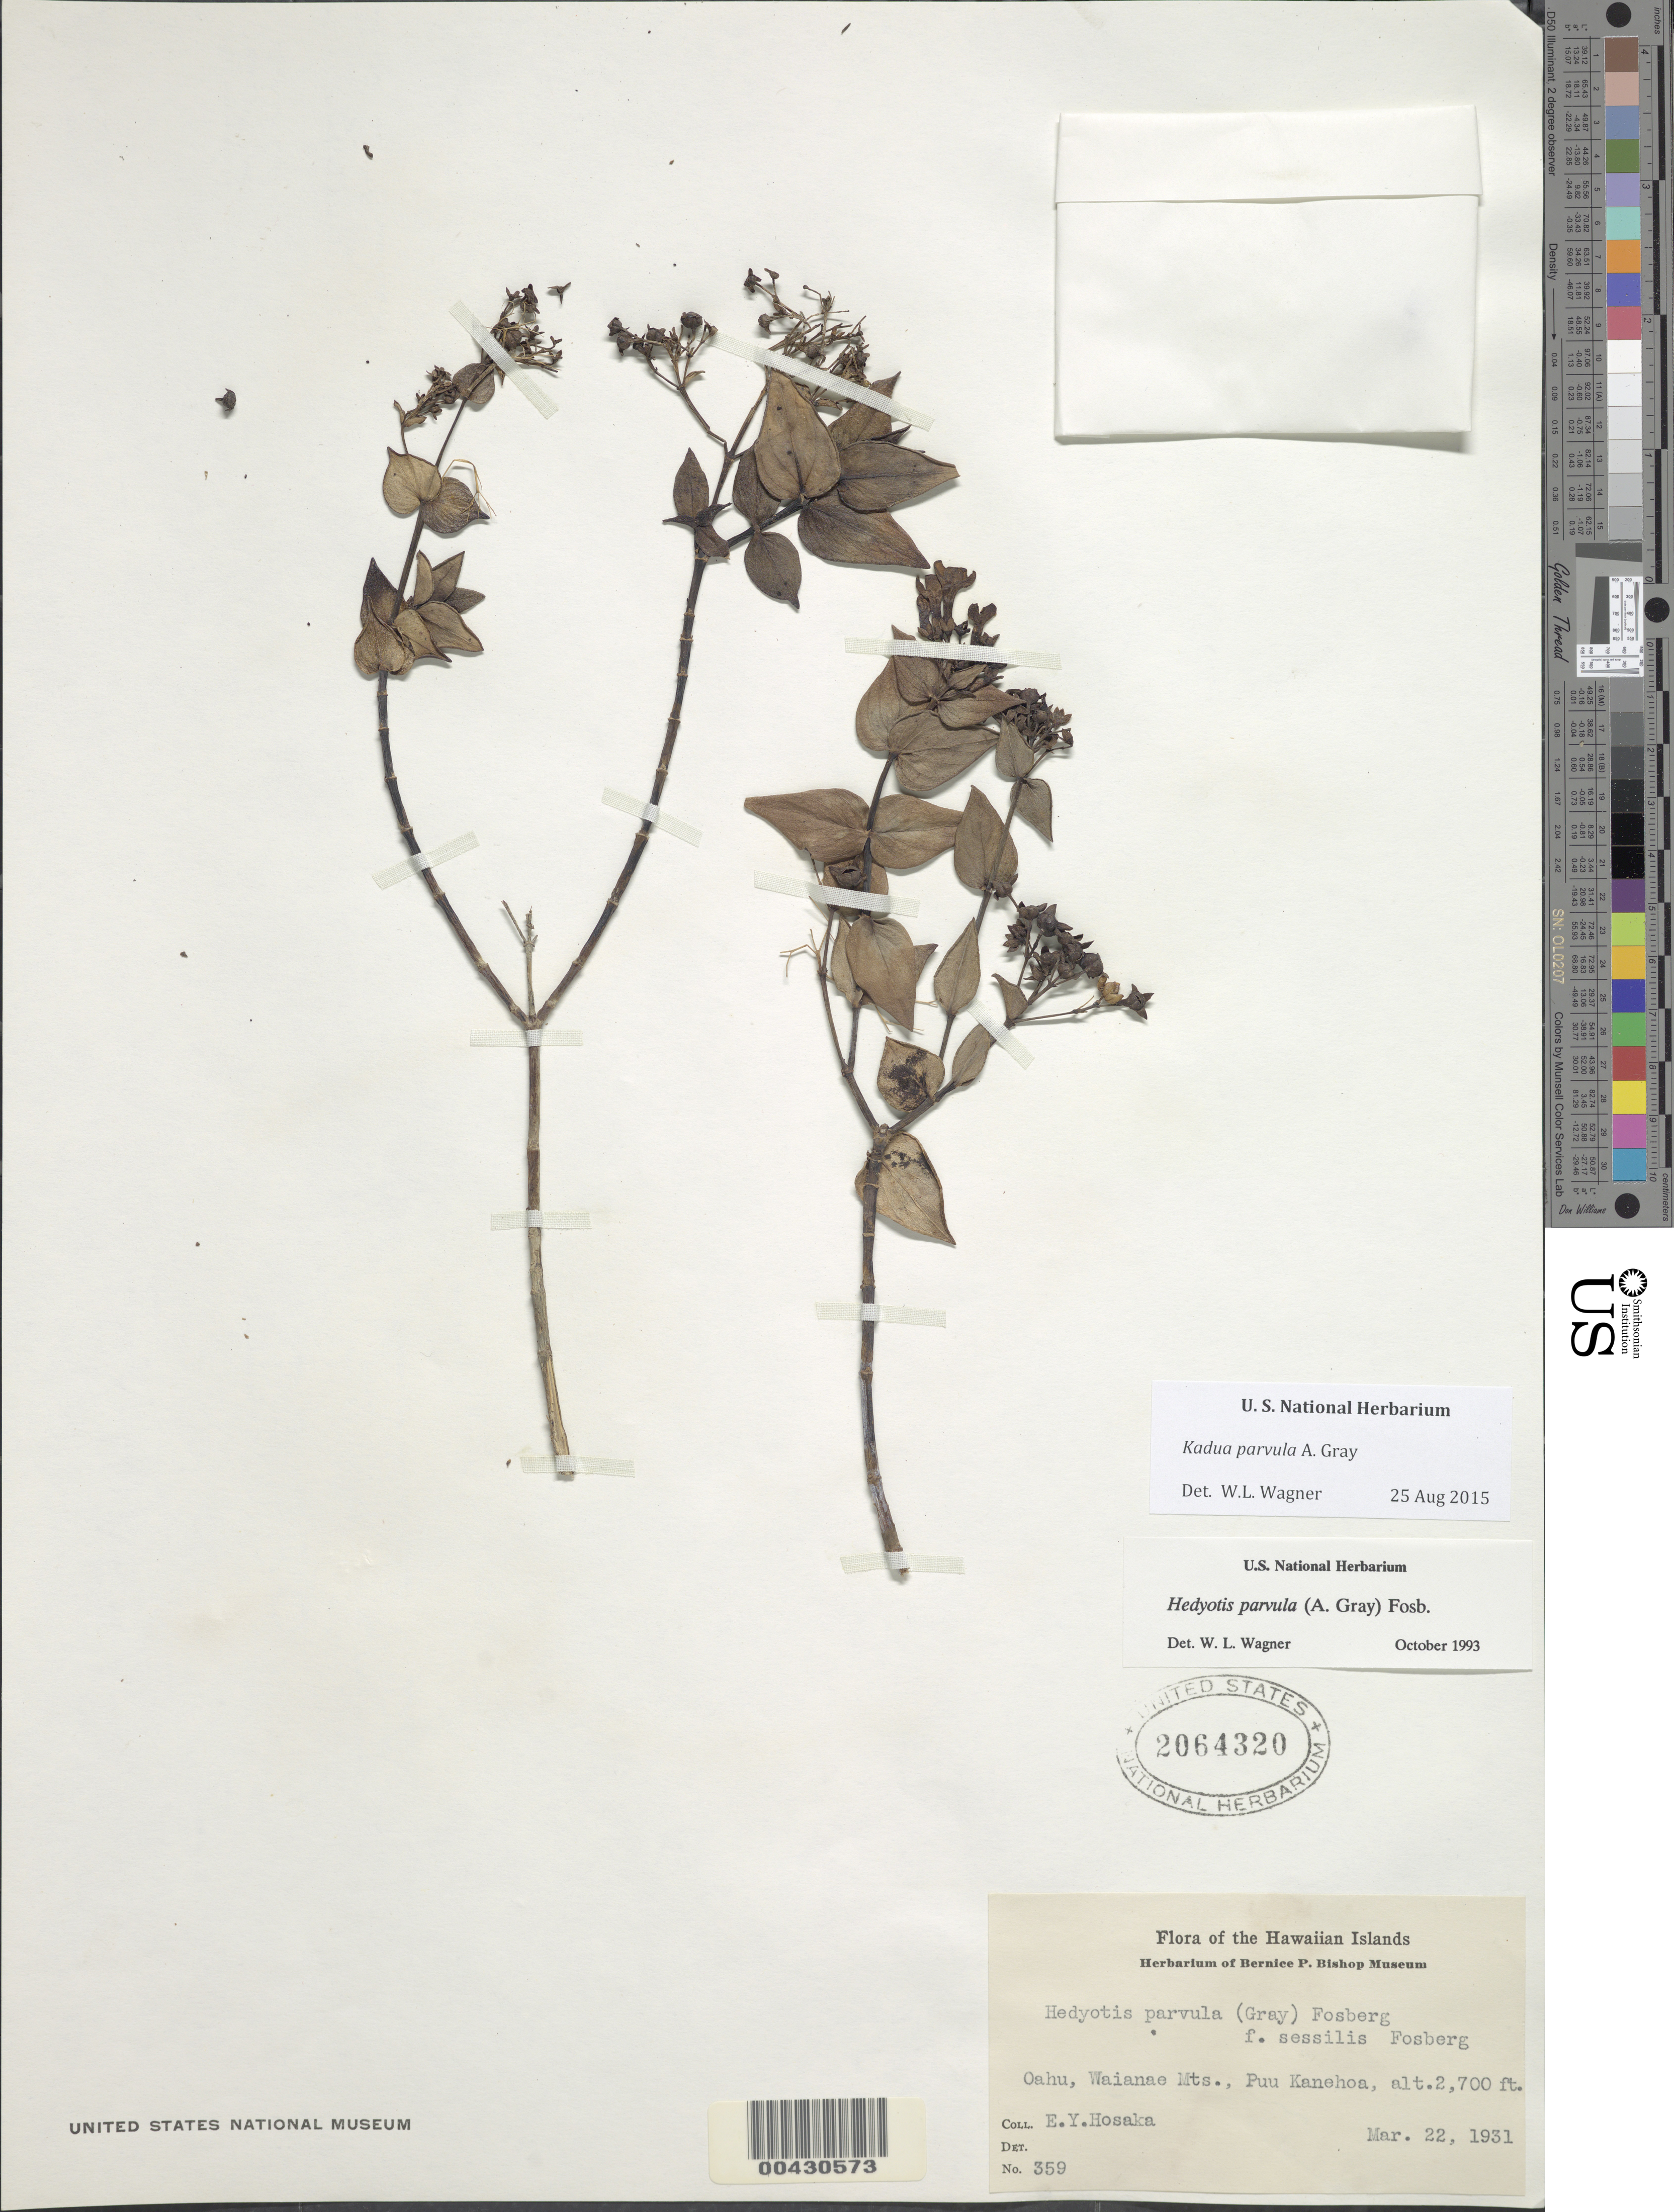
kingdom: Plantae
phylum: Tracheophyta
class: Magnoliopsida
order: Gentianales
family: Rubiaceae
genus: Kadua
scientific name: Kadua parvula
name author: A. Gray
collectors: E. Y. Hosaka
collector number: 359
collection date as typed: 22 Mar 1931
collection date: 1931-03-22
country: United States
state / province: Hawaii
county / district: Honolulu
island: Oahu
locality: Waianae Mountains., Puu Kanehoa.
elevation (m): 823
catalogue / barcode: US 2064320